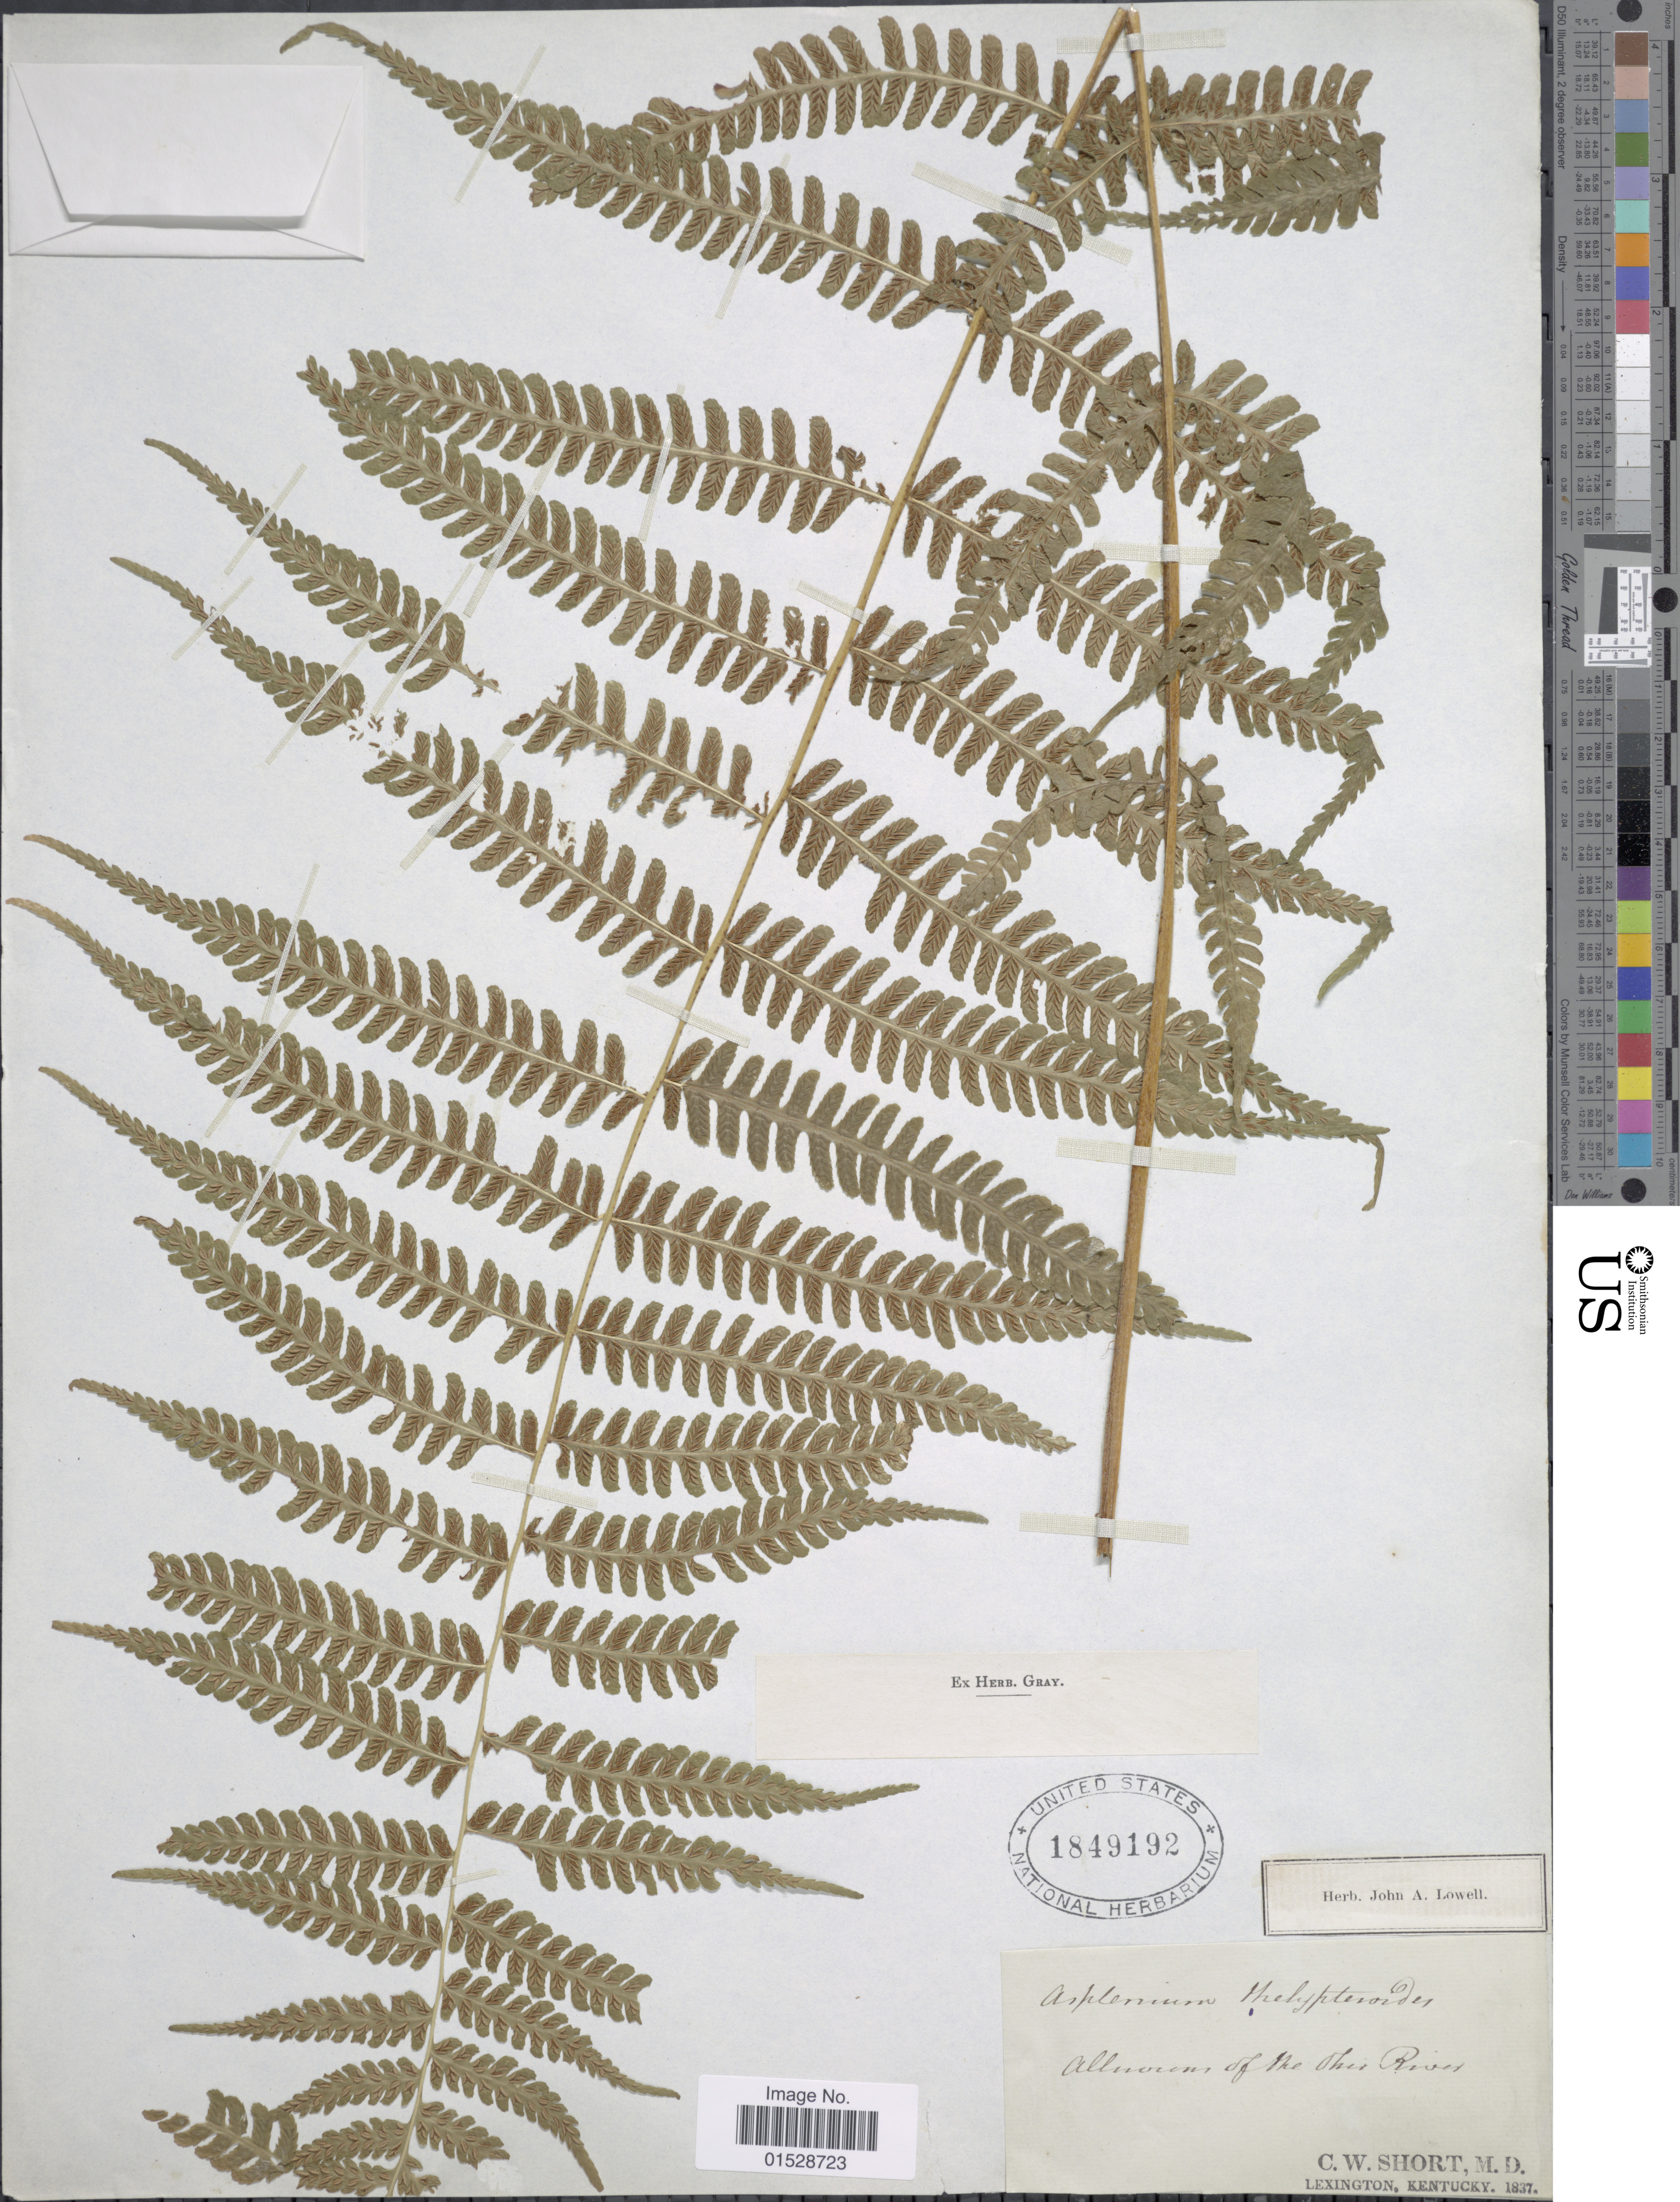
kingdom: Plantae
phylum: Tracheophyta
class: Polypodiopsida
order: Polypodiales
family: Athyriaceae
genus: Deparia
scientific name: Deparia acrostichoides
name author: (Sw.) M. Kato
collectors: C. W. Short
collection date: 1837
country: United States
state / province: Kentucky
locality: Alluvium of the Ohio River, Lexington.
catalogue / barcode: US 1849192